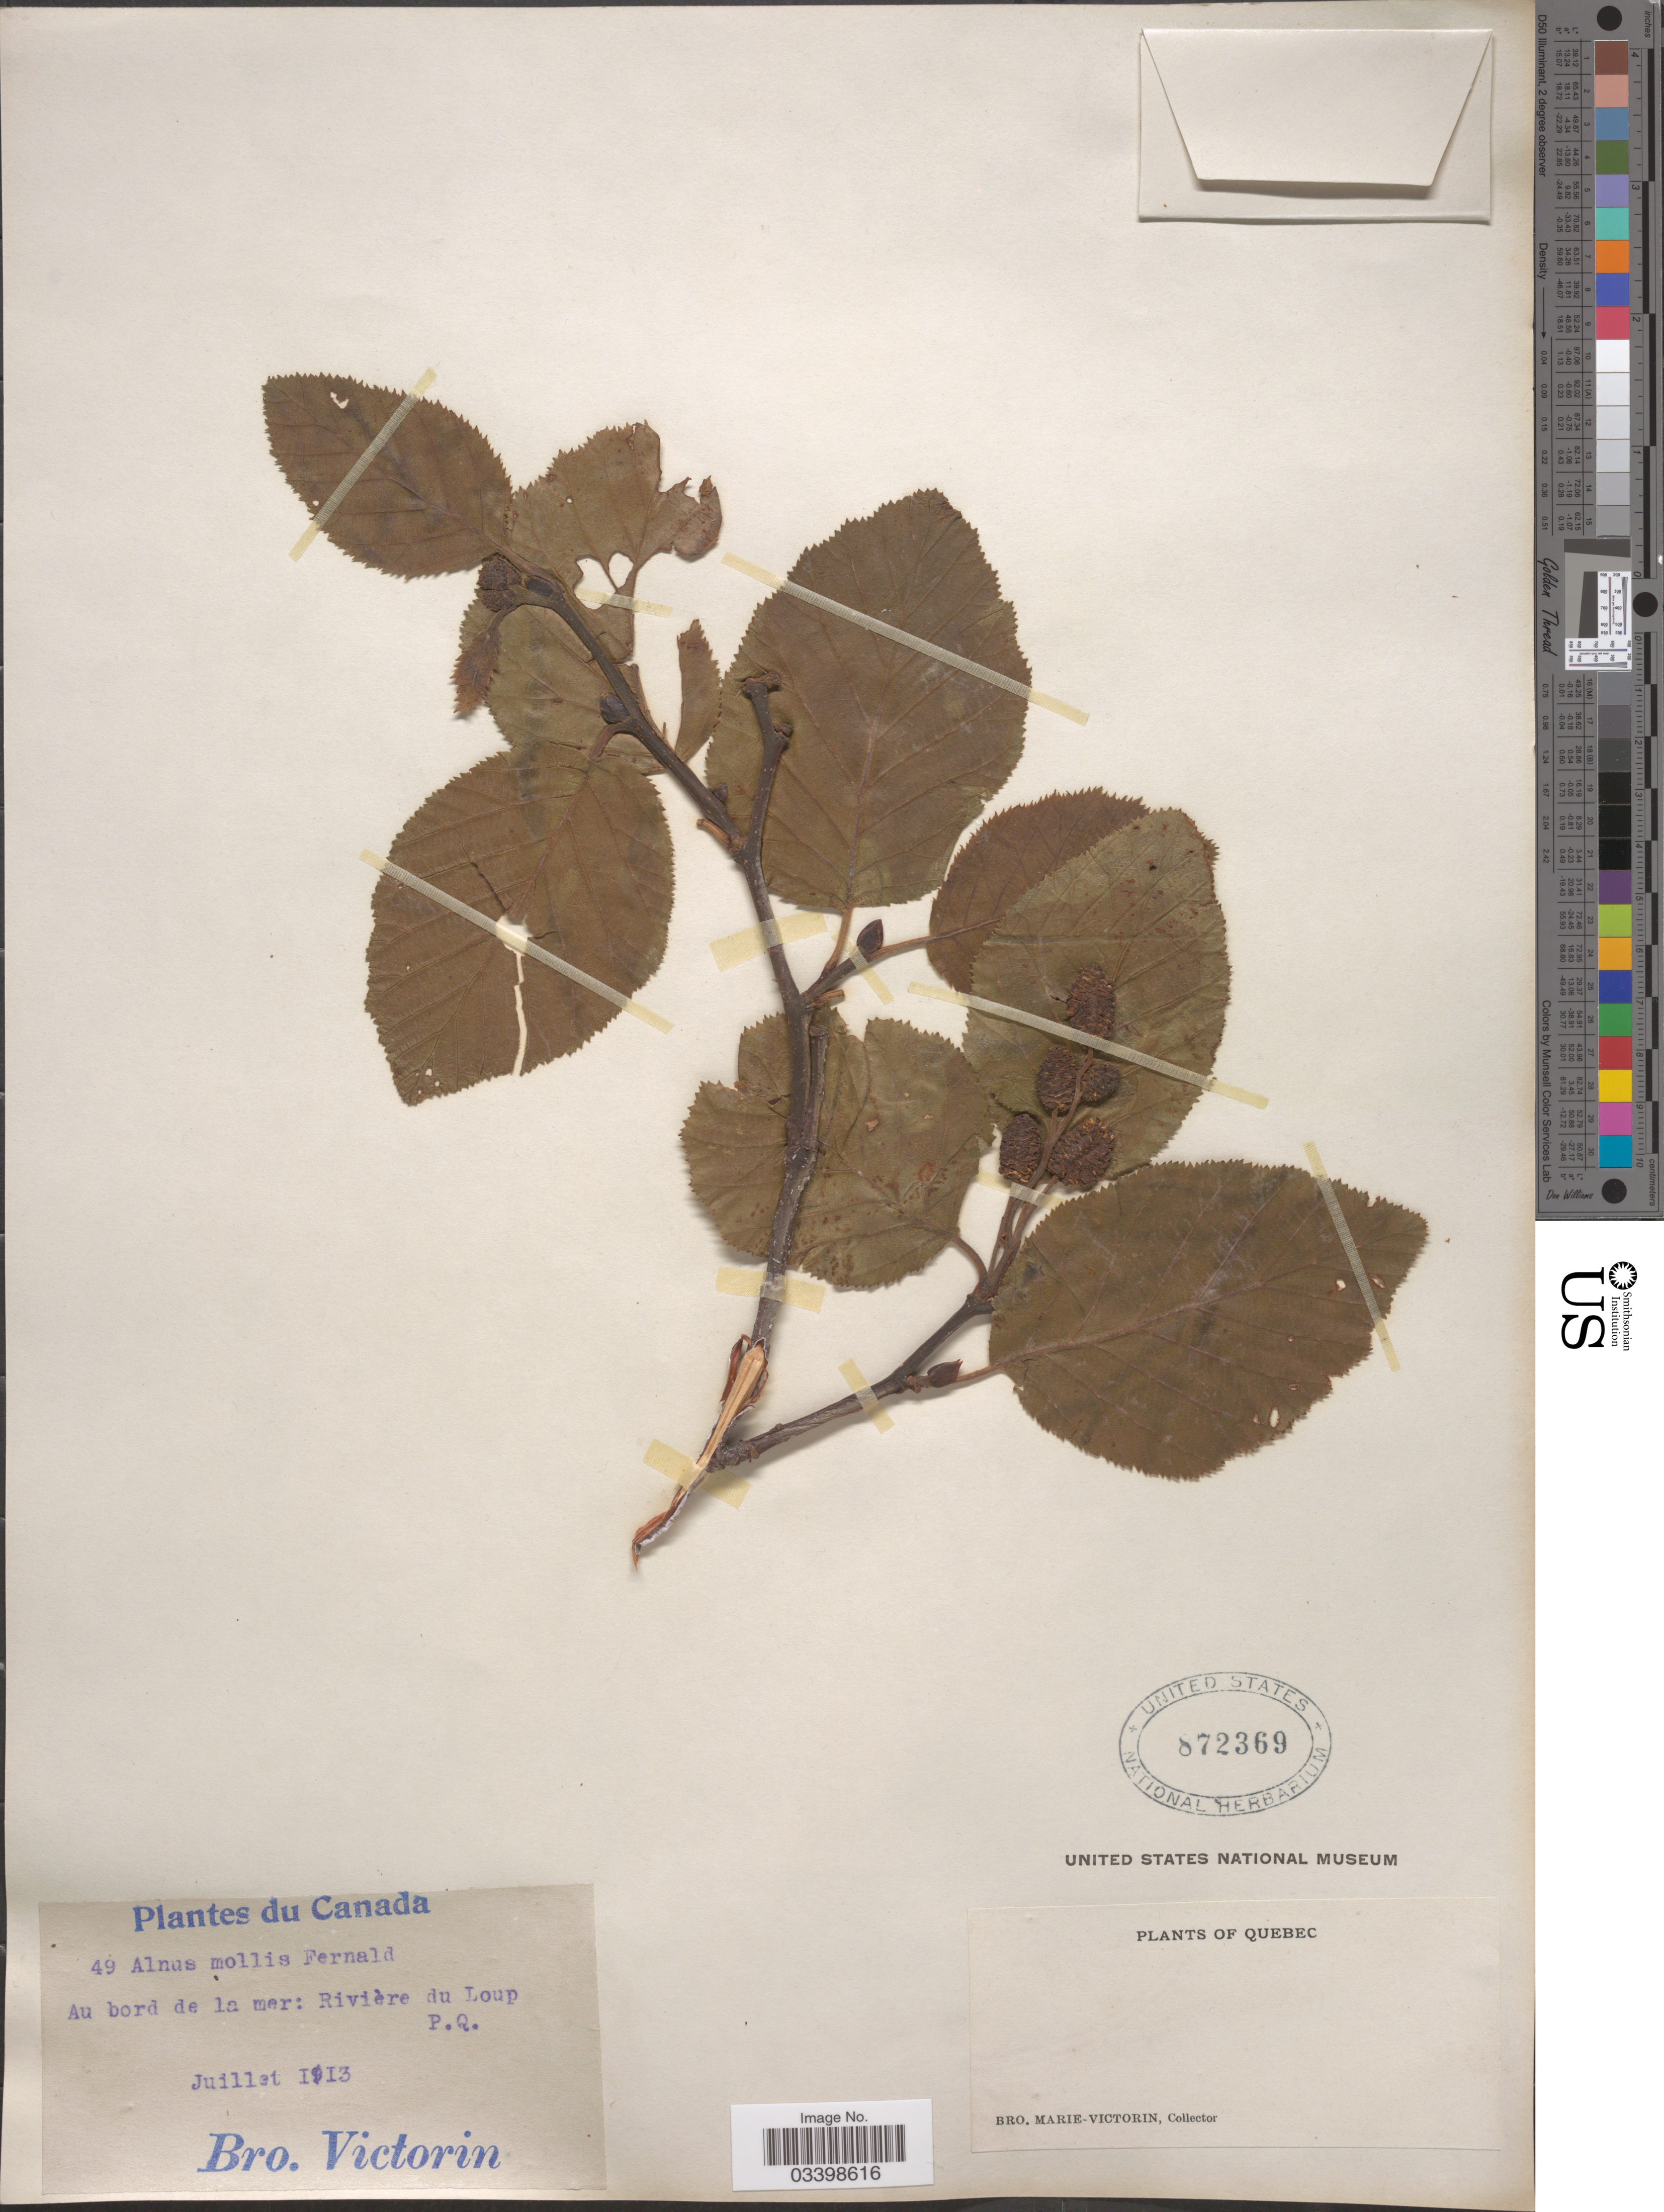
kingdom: Plantae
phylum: Tracheophyta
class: Magnoliopsida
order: Fagales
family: Betulaceae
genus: Alnus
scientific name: Alnus viridis subsp. crispa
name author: (Aiton) Turrill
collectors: Fr. Marie-Victorin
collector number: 49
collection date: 1913-07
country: Canada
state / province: Quebec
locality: Au bord de la mer: Rivière du Loup P.Q.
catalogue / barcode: US 872369